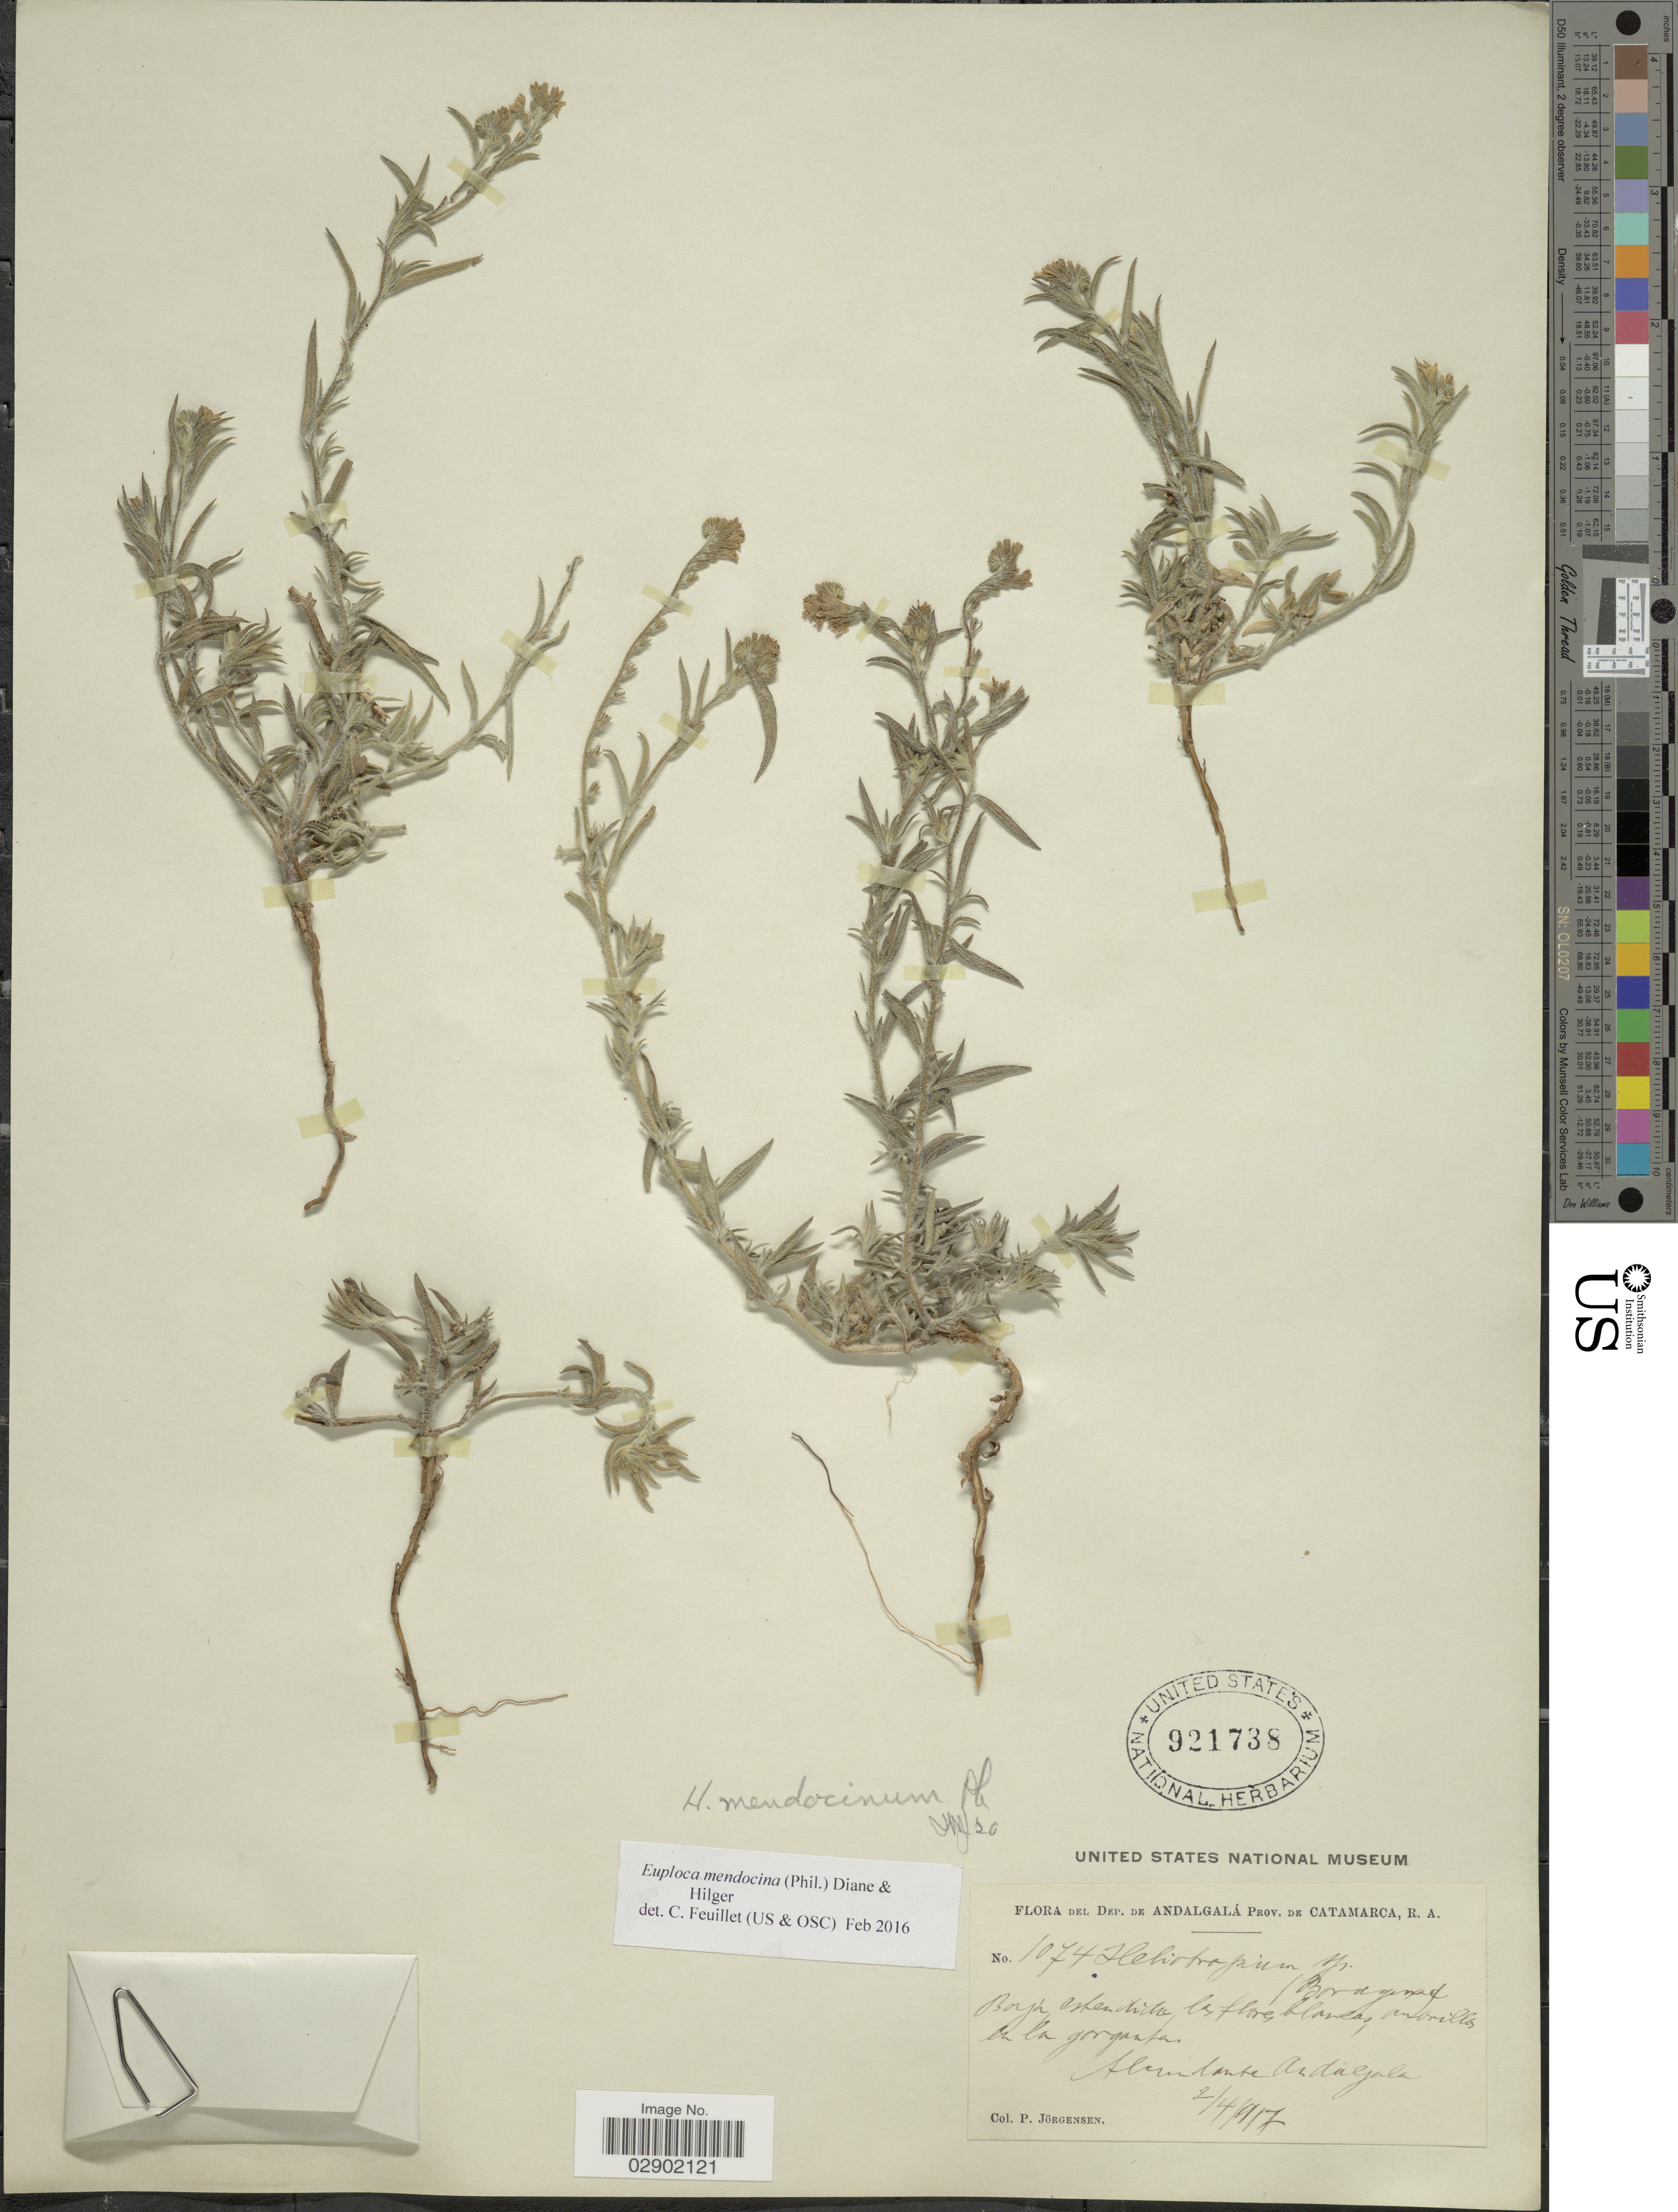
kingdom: Plantae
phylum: Tracheophyta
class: Magnoliopsida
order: Boraginales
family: Heliotropiaceae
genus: Euploca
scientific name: Euploca mendocina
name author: (Phil.) Diane & Hilger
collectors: P. Jörgensen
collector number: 1074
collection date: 1917-04-02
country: Argentina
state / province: Catamarca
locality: Dep. de Andalgala. Abundante Andalgala.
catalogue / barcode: US 921738